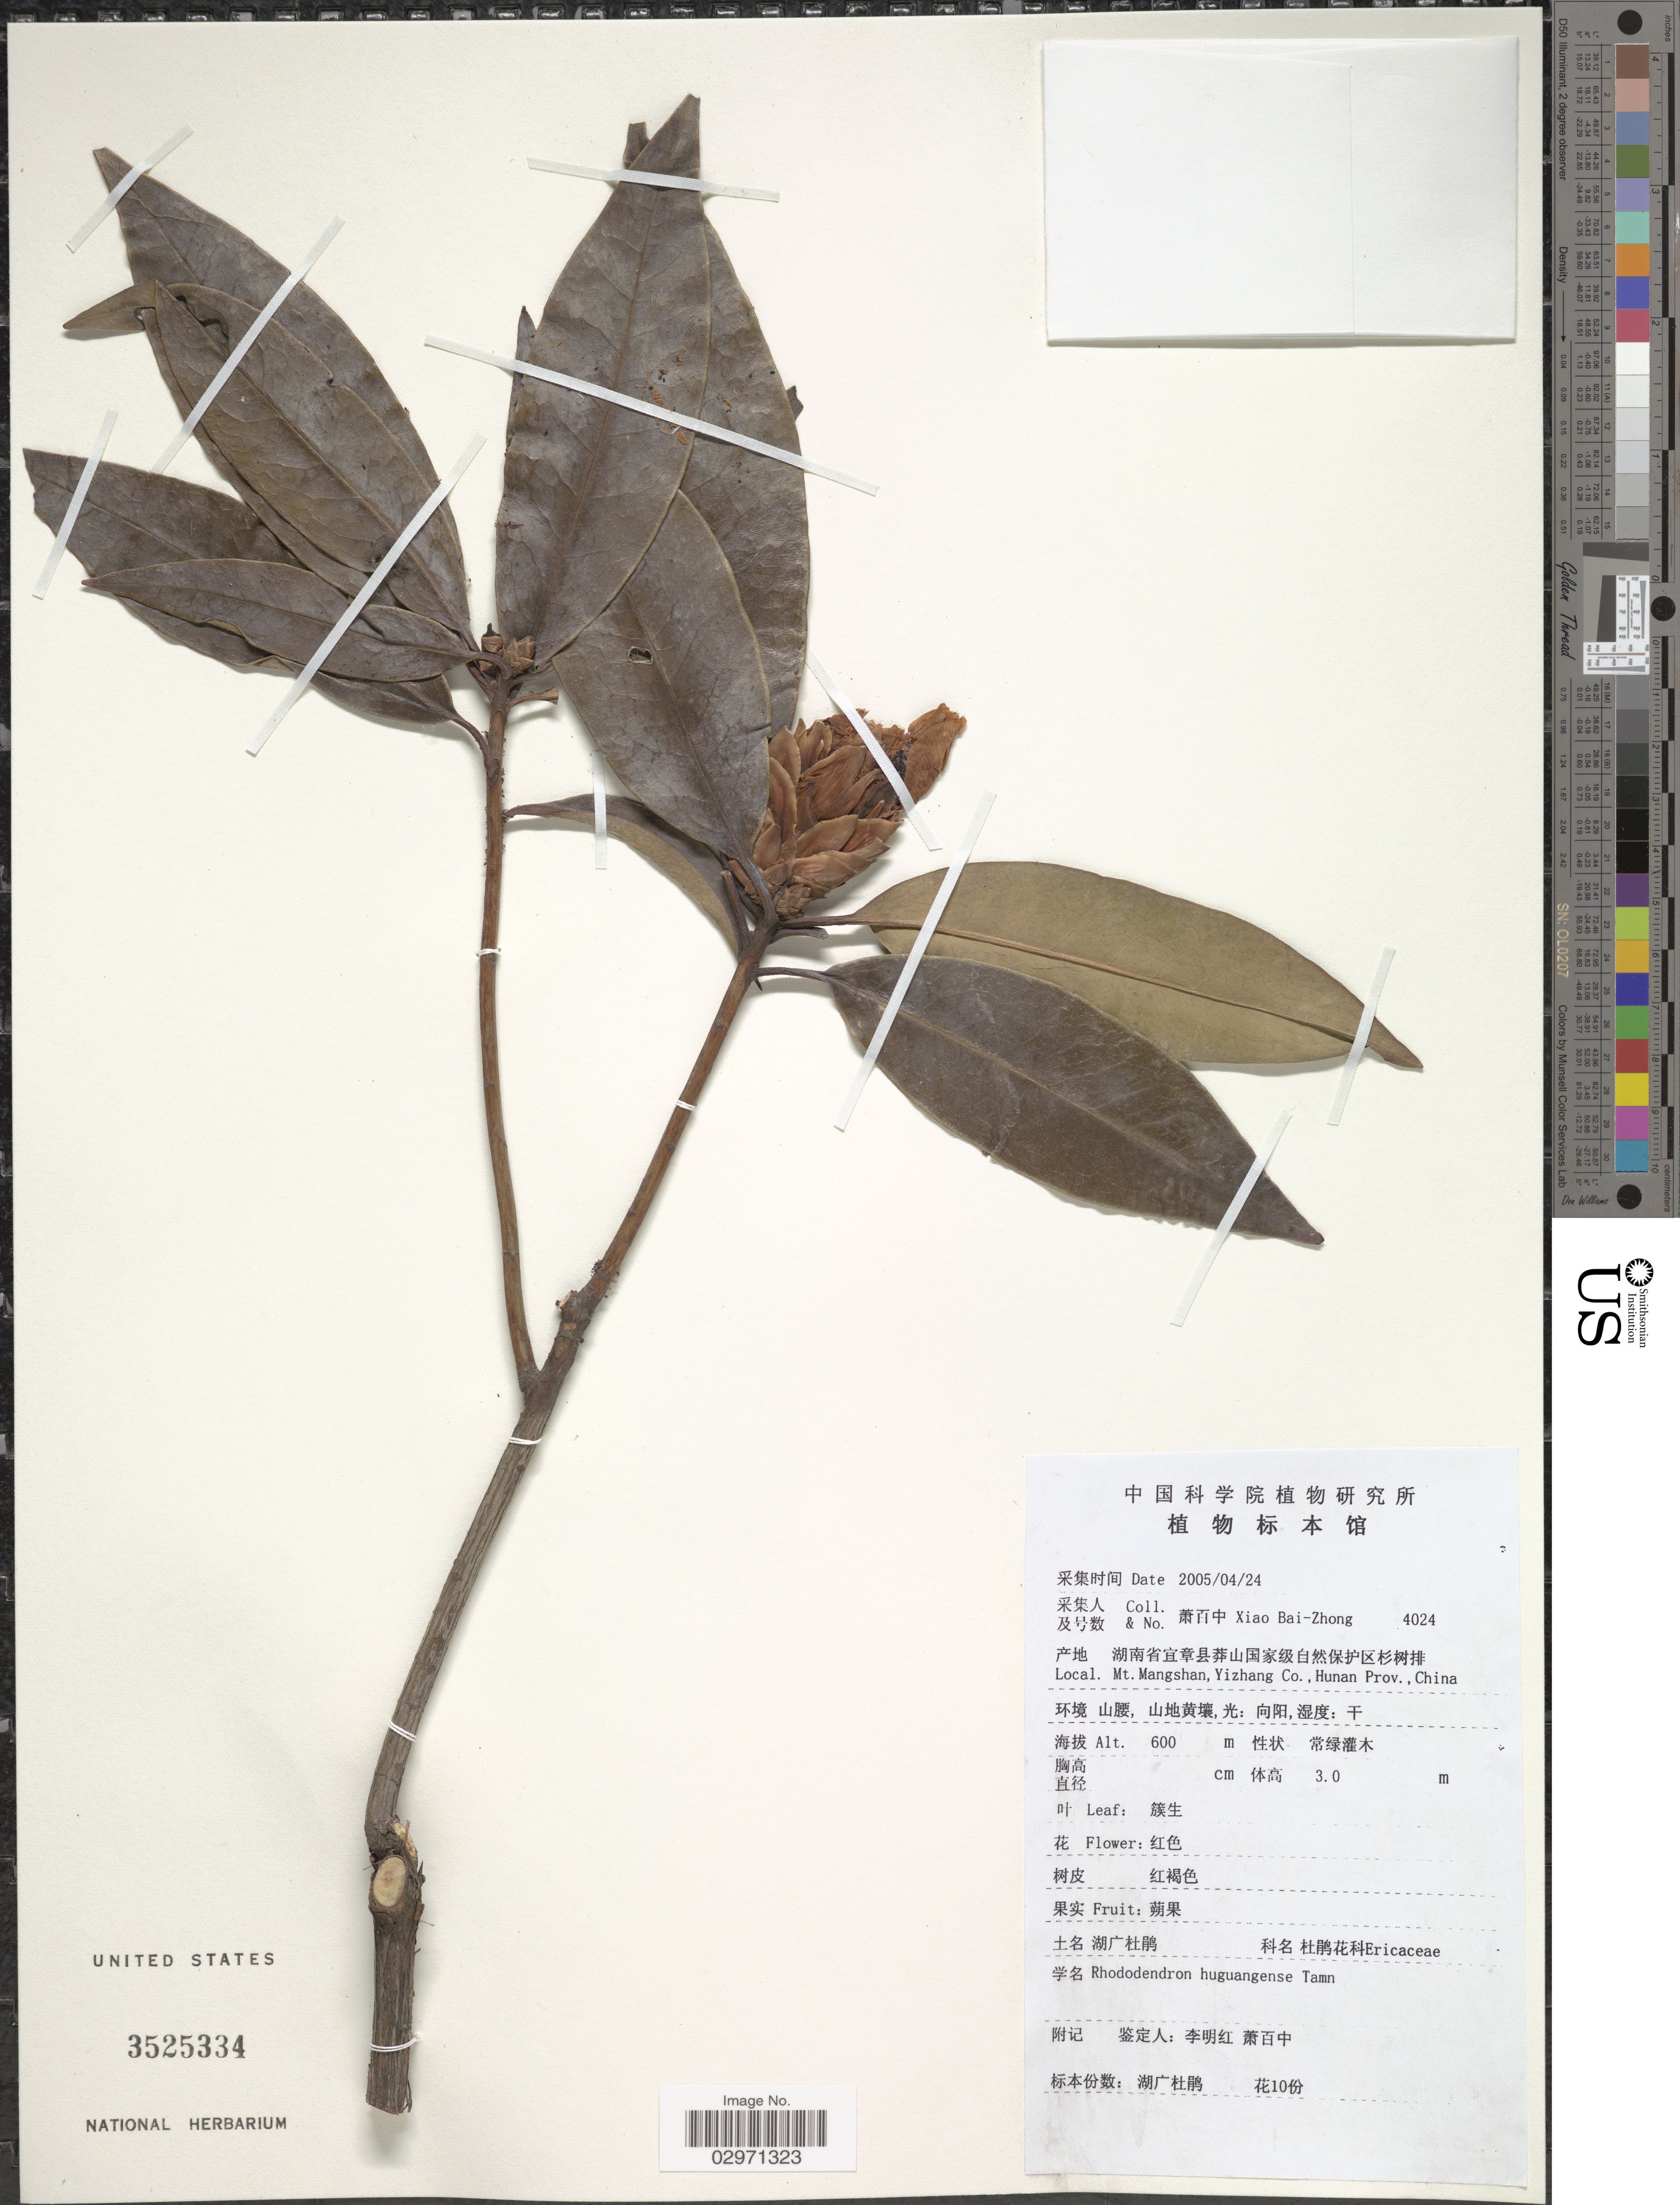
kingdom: Plantae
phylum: Tracheophyta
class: Magnoliopsida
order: Ericales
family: Ericaceae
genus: Rhododendron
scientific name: Rhododendron huguangense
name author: P.C. Tam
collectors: B. Z. Xiao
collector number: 4024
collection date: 2005-04-24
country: China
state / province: Hunan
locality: Mt. Mangshan, Yizhang Co.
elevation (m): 600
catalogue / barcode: US 3525334